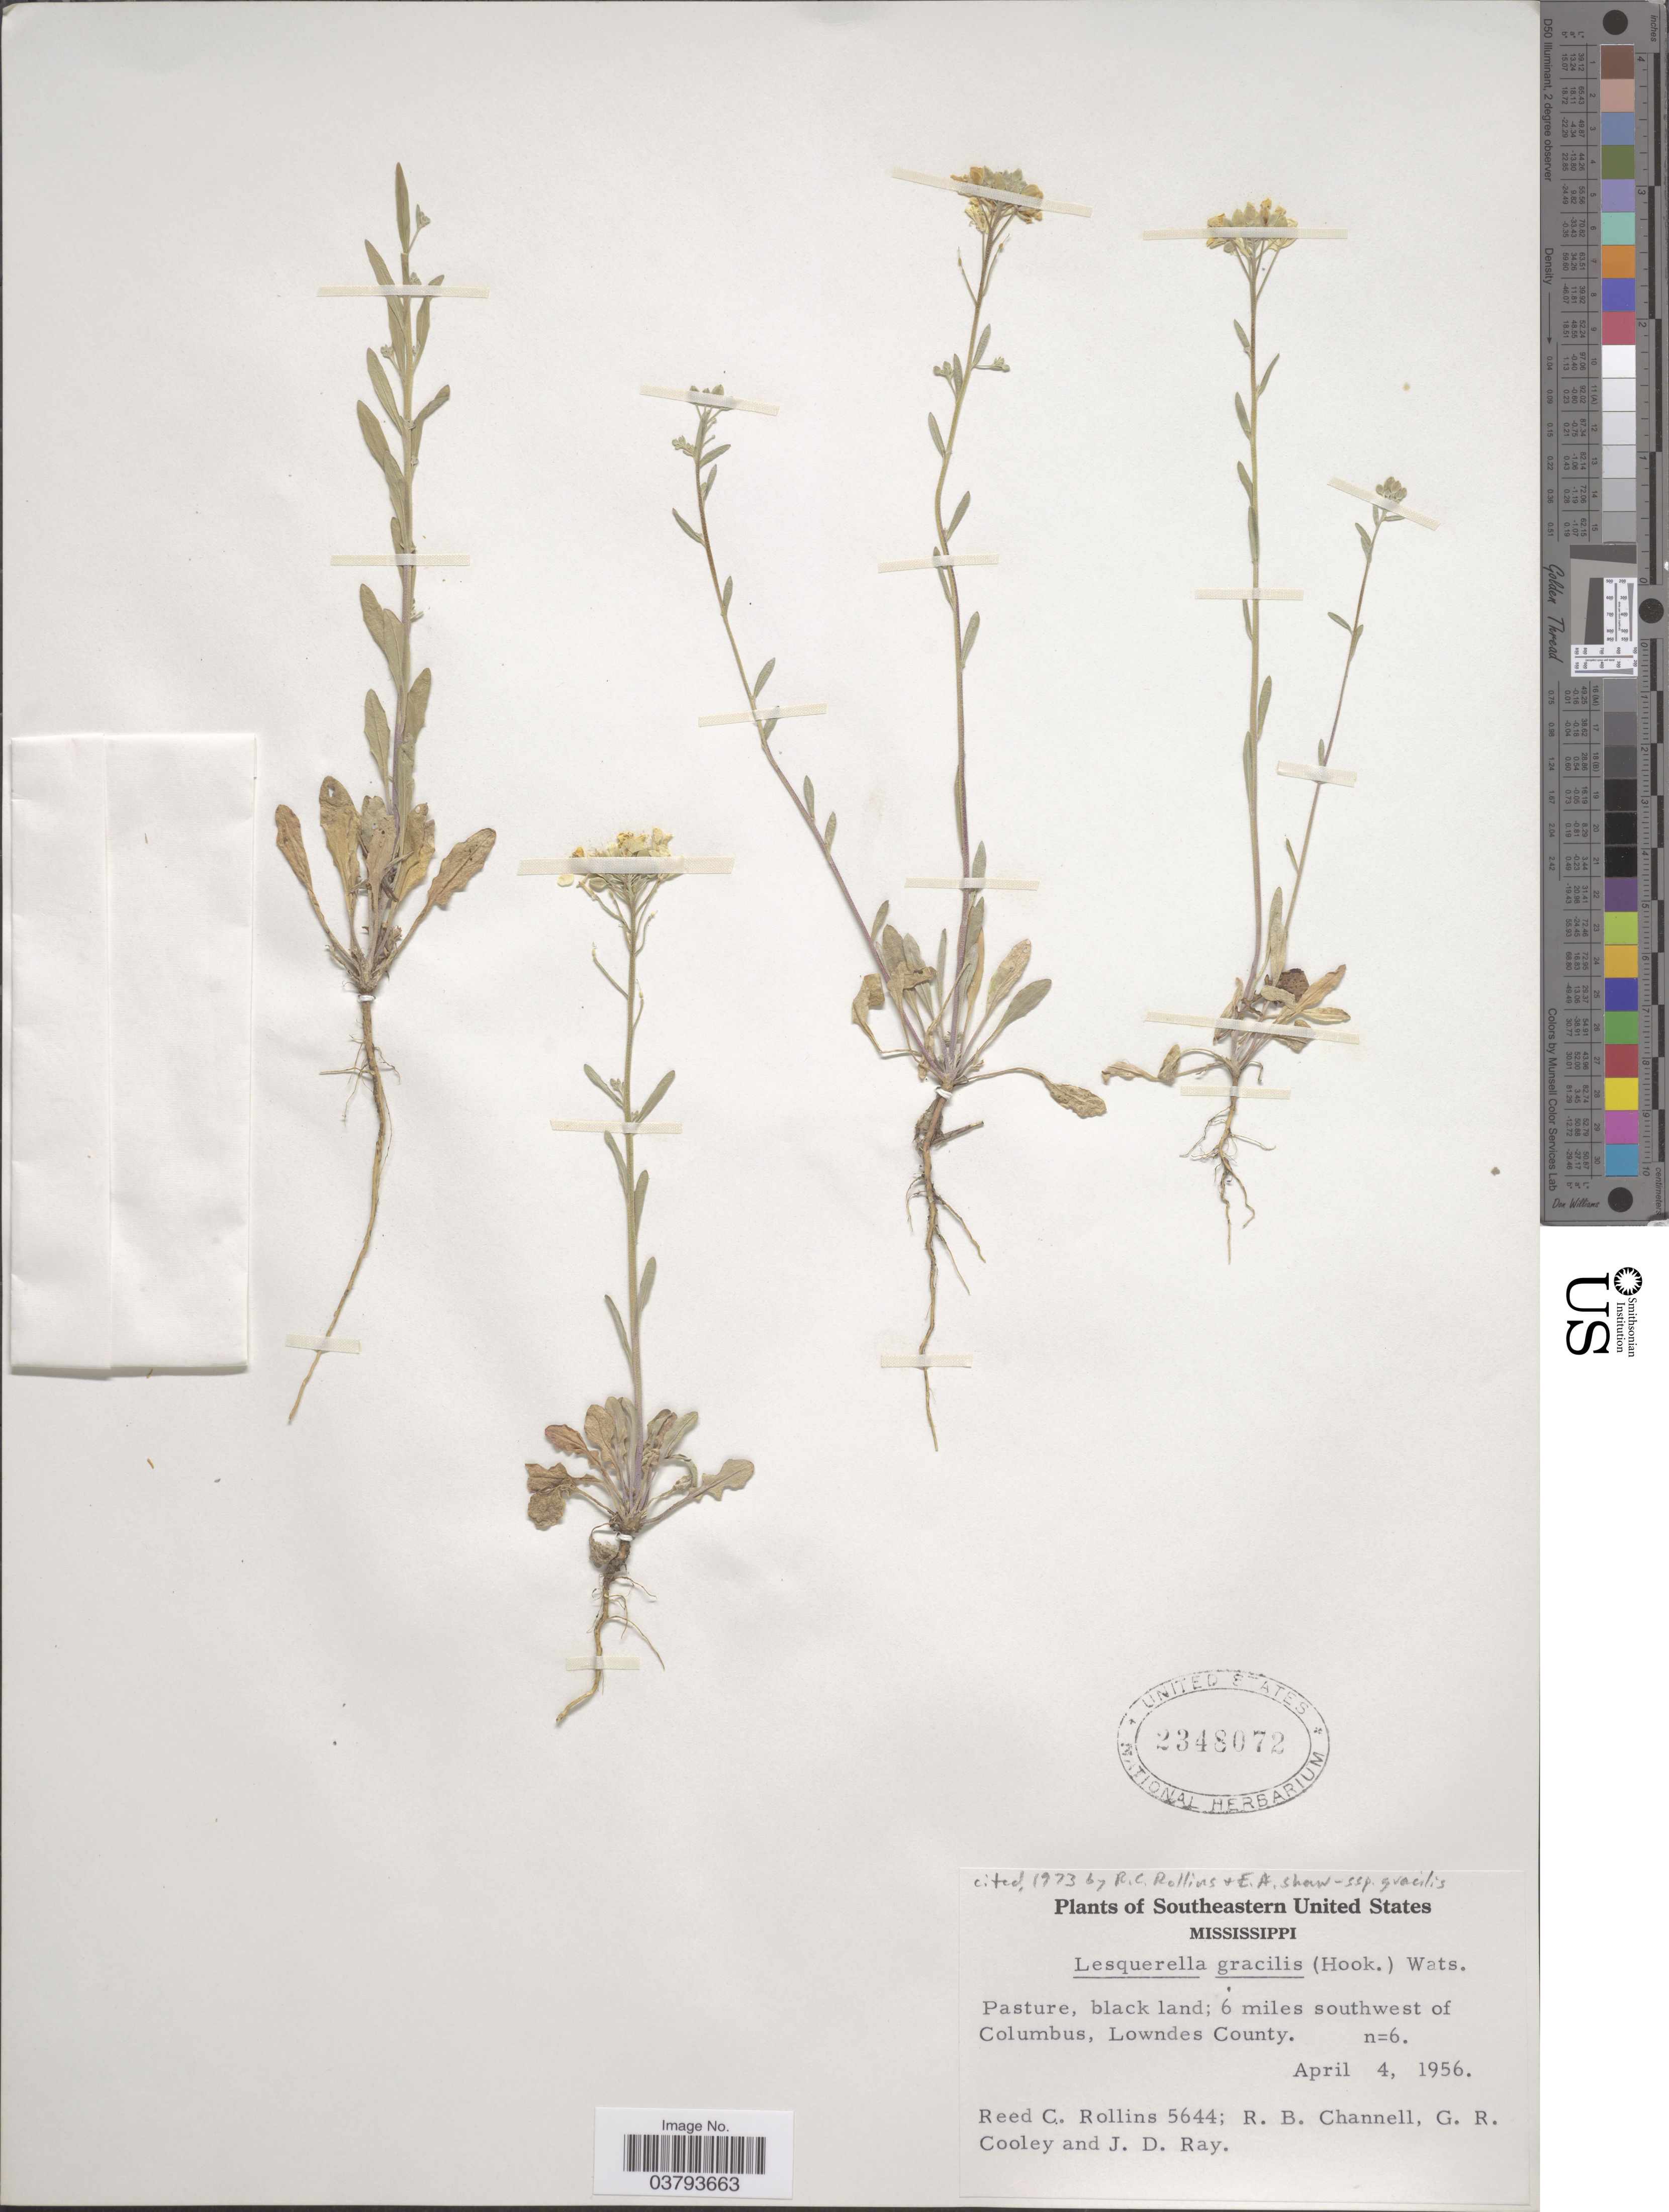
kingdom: Plantae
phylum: Tracheophyta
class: Magnoliopsida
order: Brassicales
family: Brassicaceae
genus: Lesquerella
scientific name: Lesquerella gracilis subsp. gracilis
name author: (Hook.) S. Watson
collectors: R. C. Rollins, R. B. Channell, G. R. Cooley & J. D. Ray Jr.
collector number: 5644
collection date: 1956-04-04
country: United States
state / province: Mississippi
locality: Southeastern United States. 6 miles southwest of Colombus, Lowndes County.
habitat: pasture, black land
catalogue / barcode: US 2348072